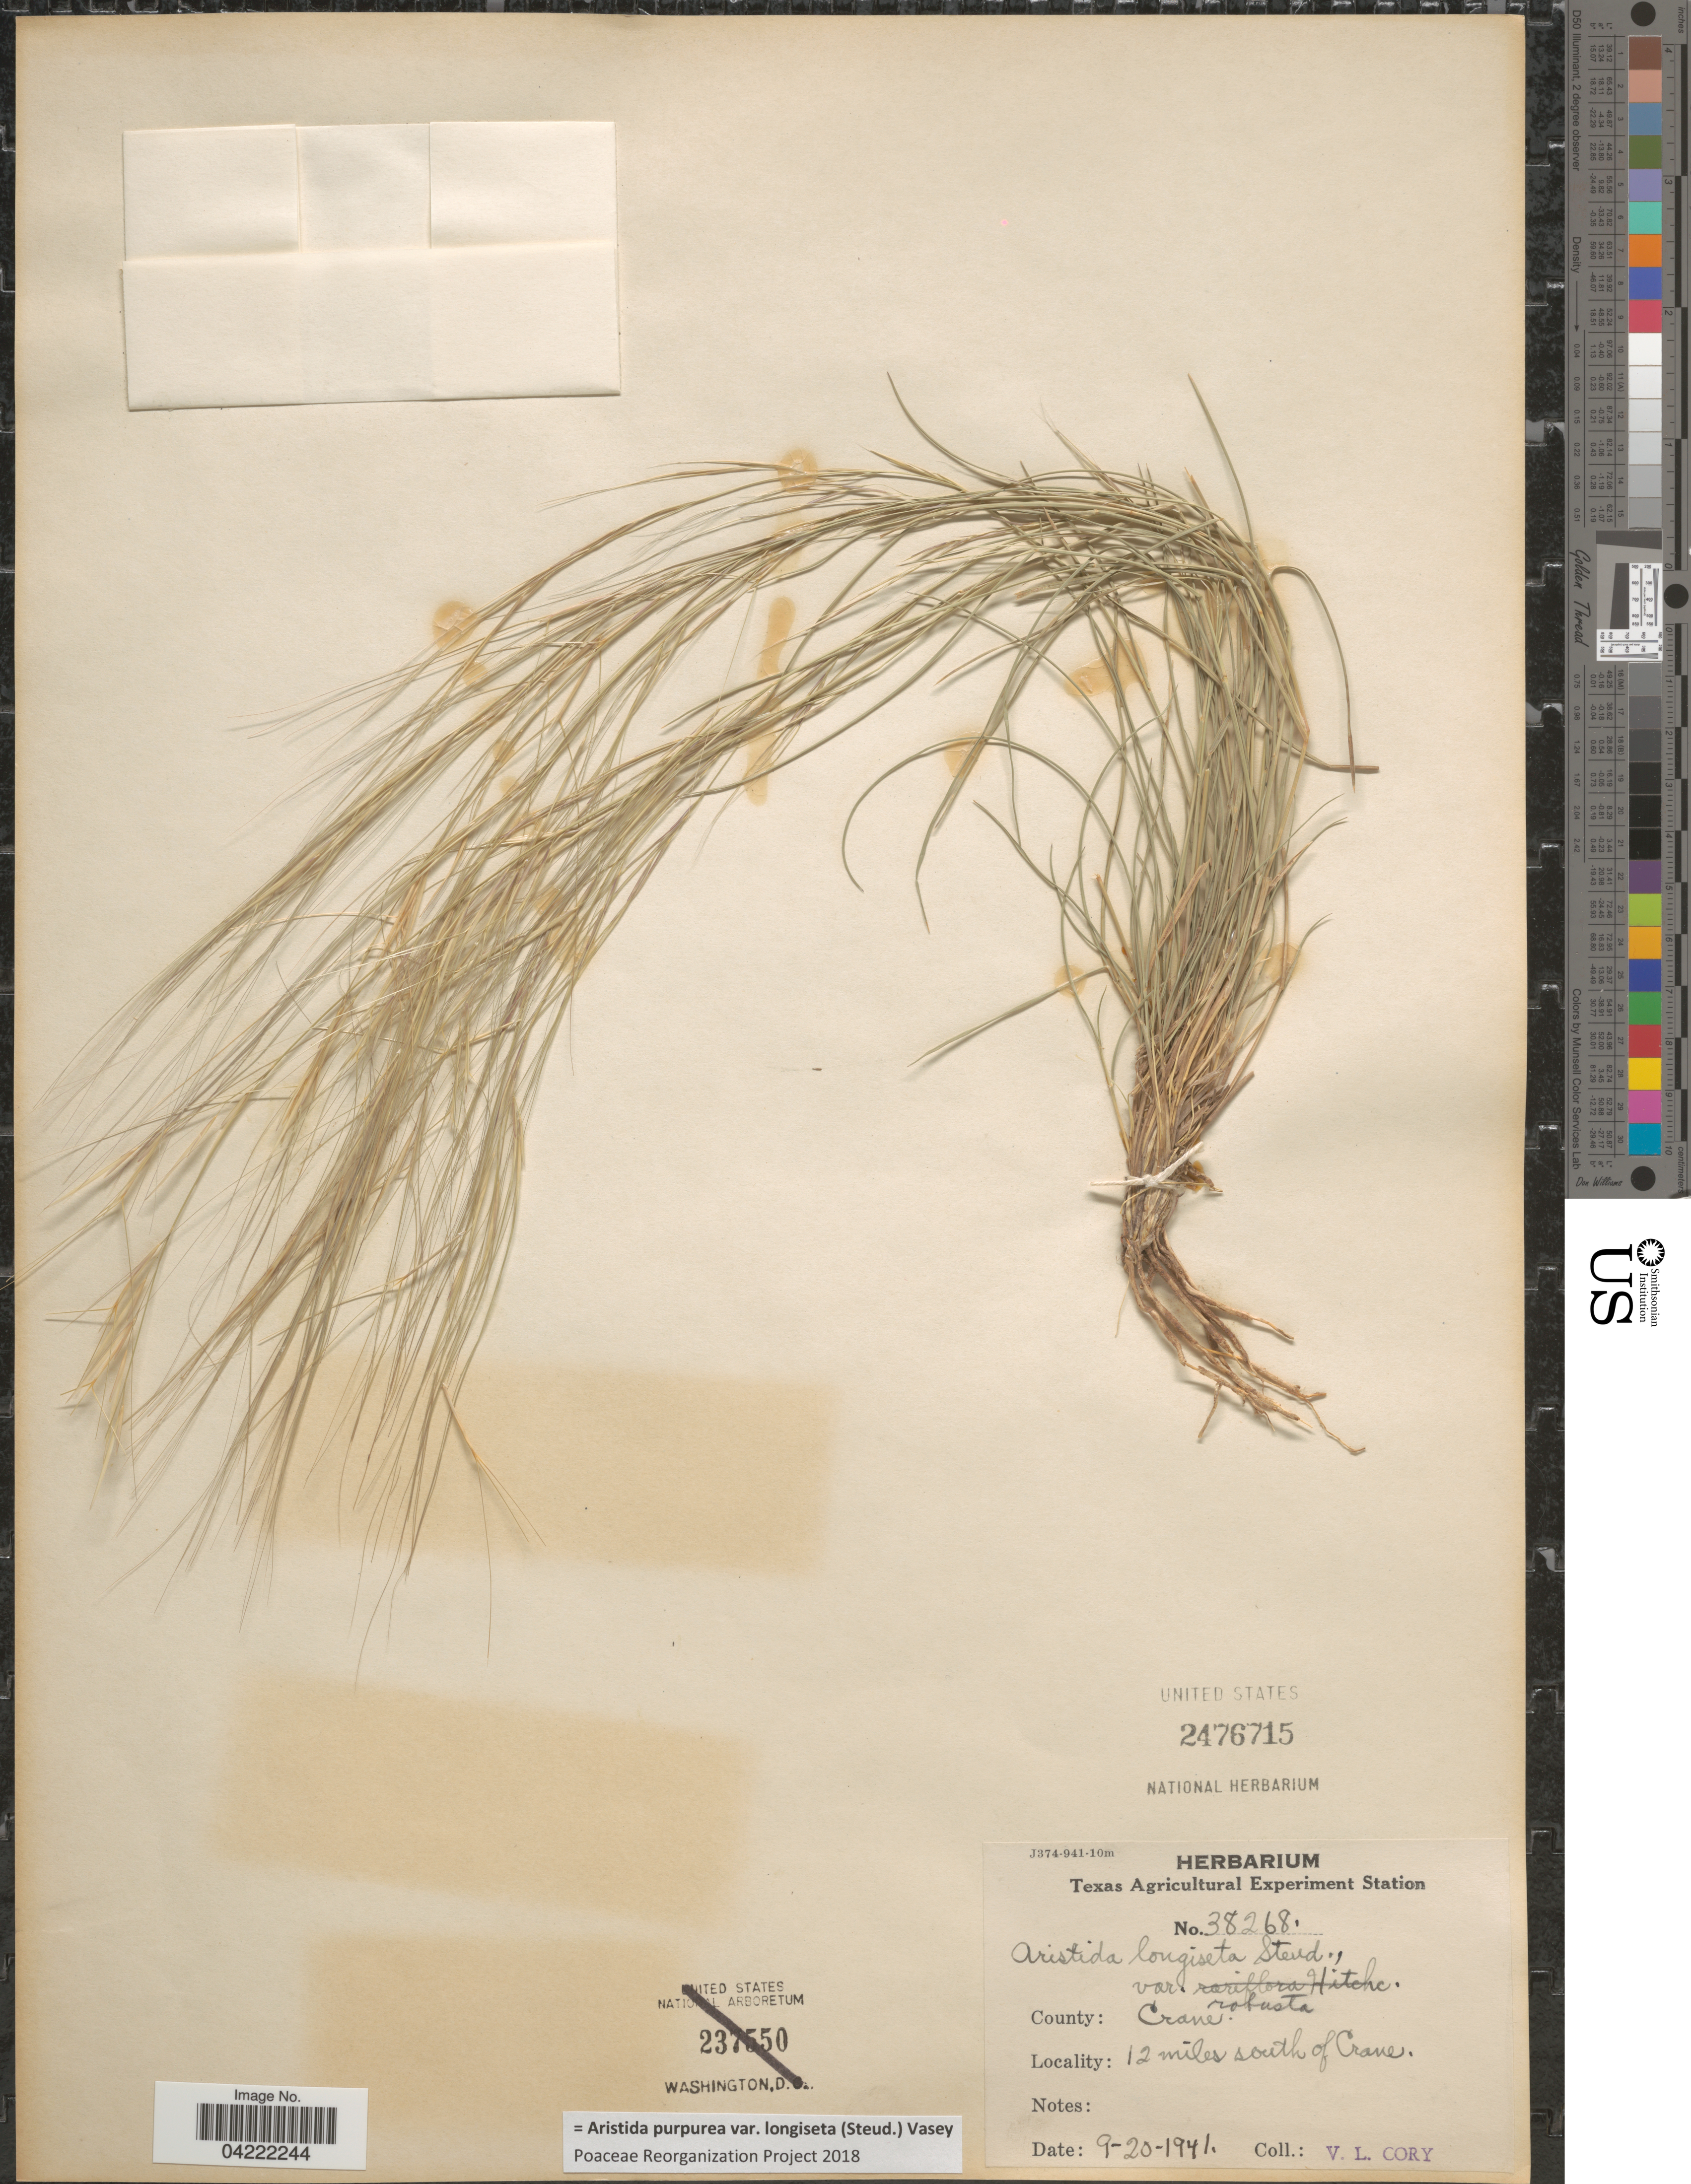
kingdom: Plantae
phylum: Tracheophyta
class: Liliopsida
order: Poales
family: Poaceae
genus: Aristida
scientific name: Aristida purpurea var. longiseta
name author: (Steud.) Vasey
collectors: V. Cory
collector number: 38268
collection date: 1941-09-20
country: United States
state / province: Texas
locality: County: Crane. 12 miles south of Crane.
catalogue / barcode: US 2476715